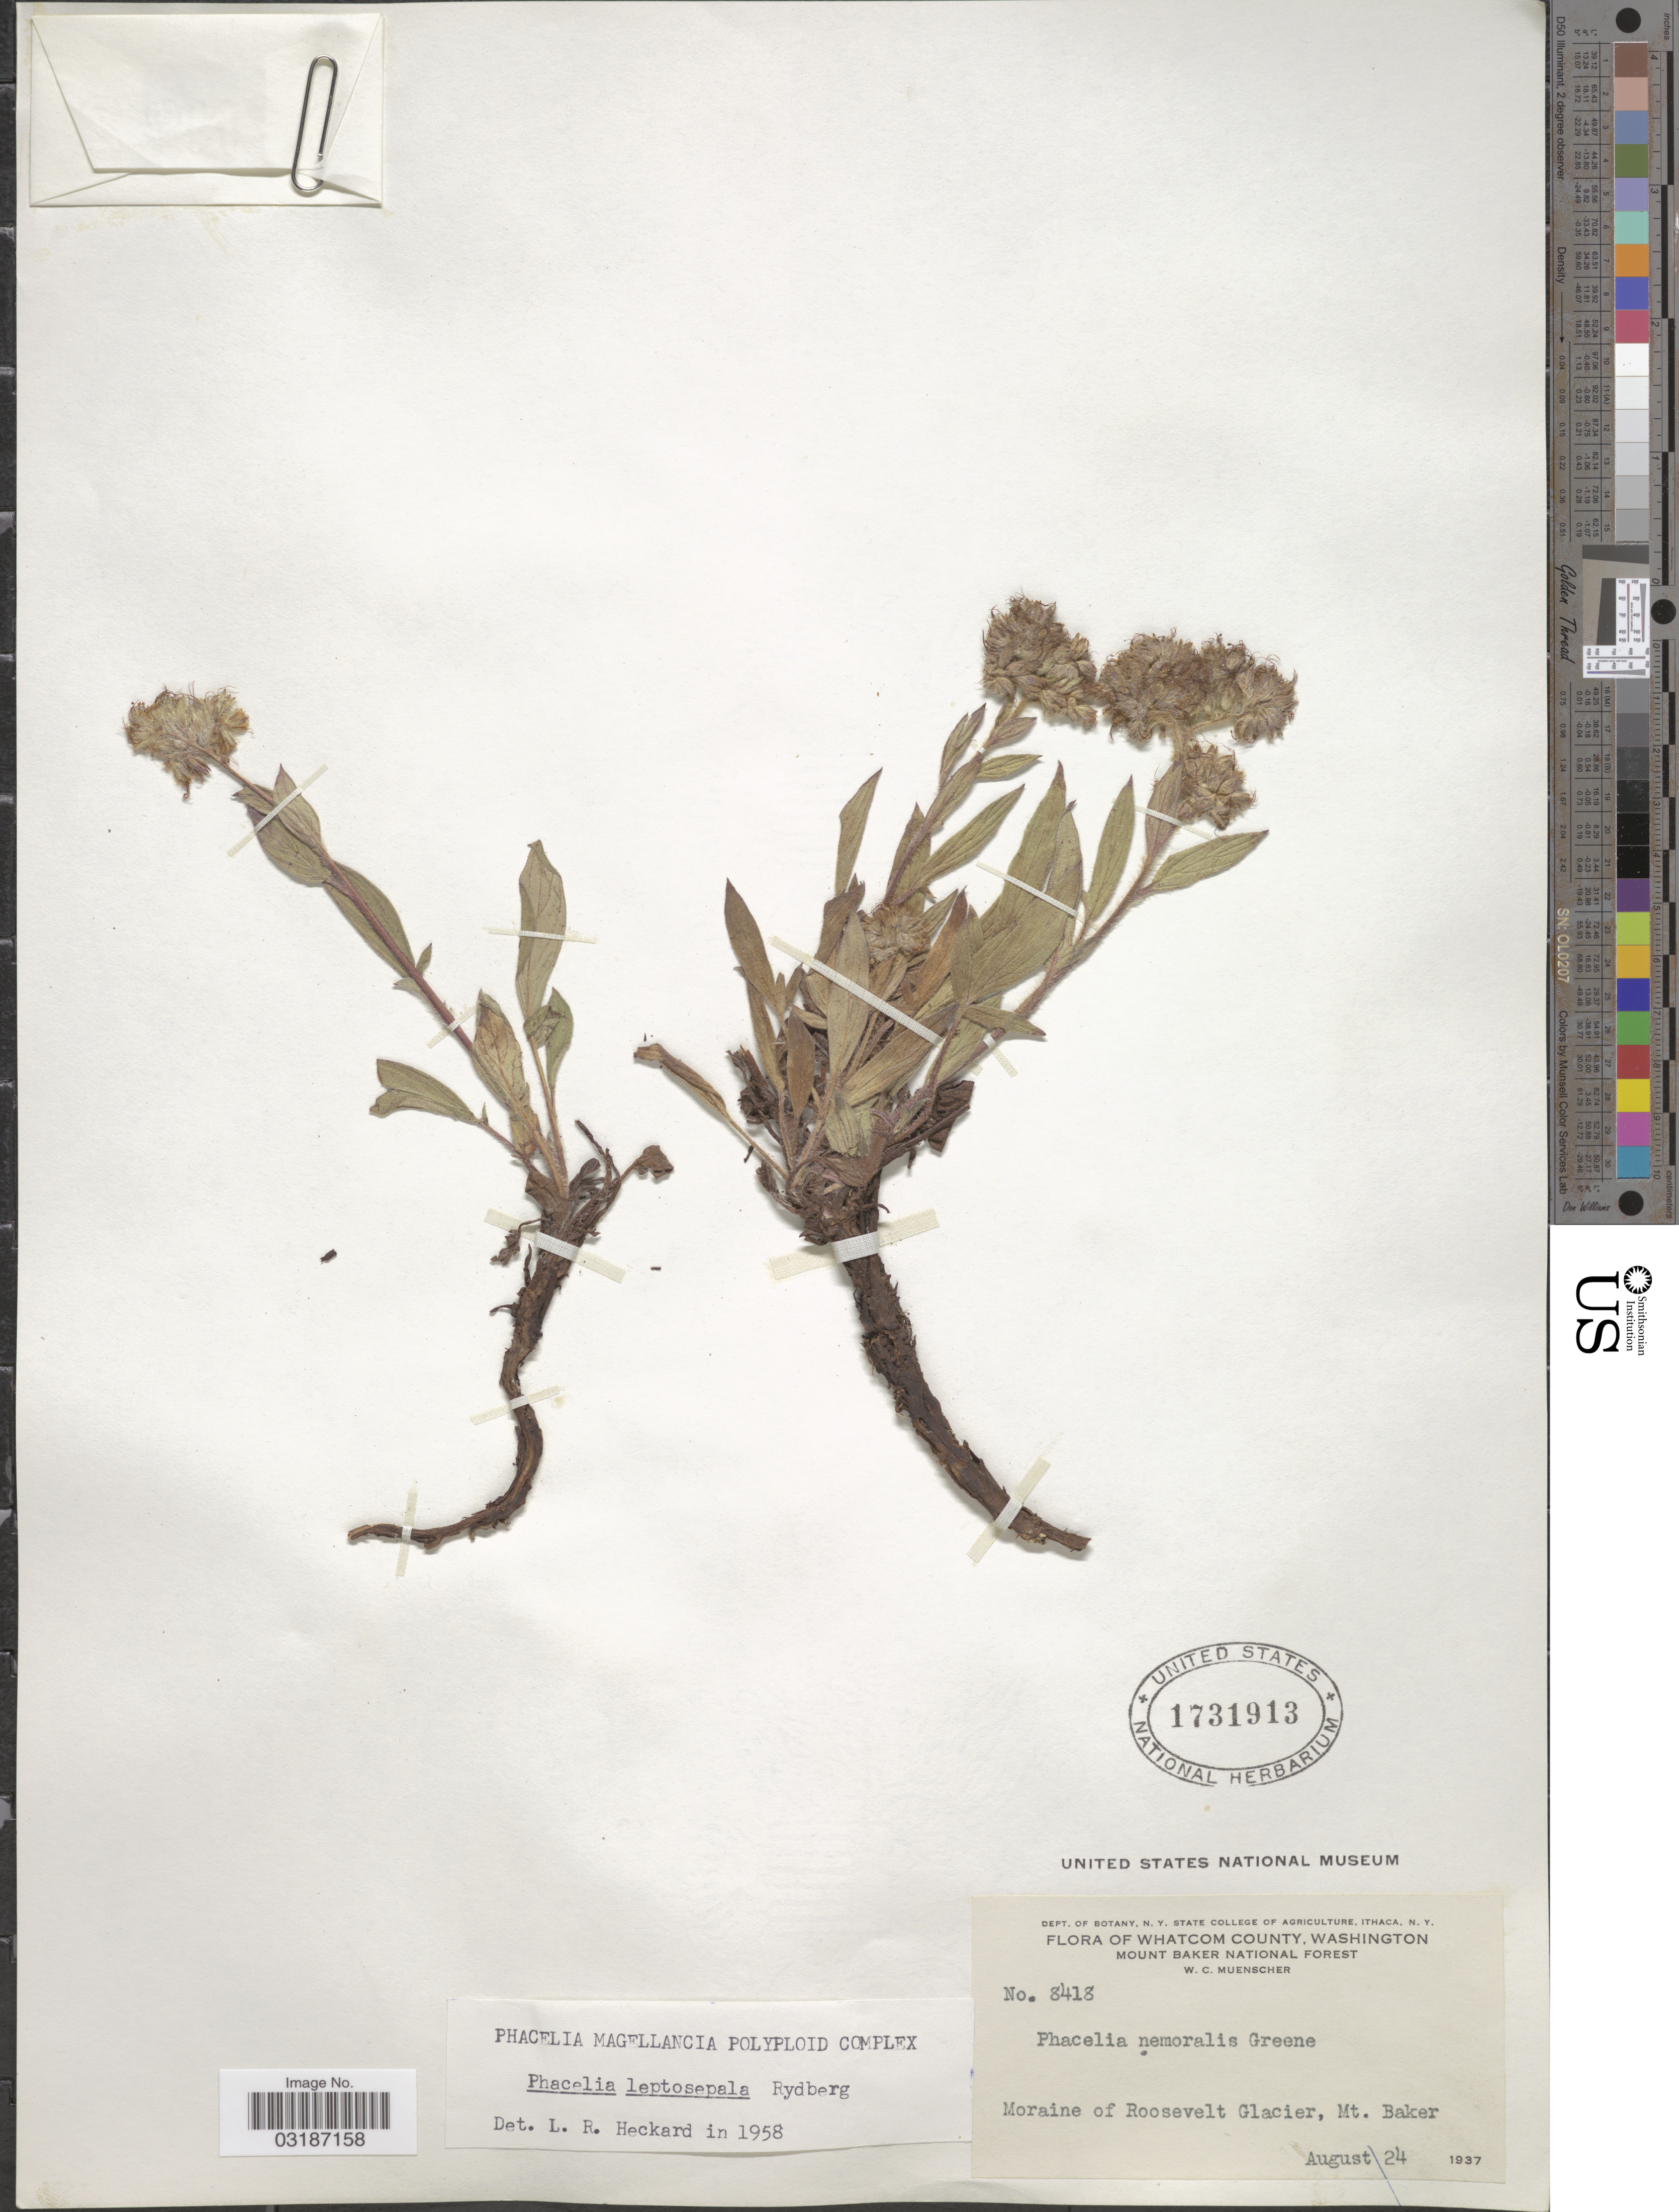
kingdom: Plantae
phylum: Tracheophyta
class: Magnoliopsida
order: Boraginales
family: Hydrophyllaceae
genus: Phacelia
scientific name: Phacelia leptosepala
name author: Rydb.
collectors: W. Muenscher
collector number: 8418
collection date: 1937-08-24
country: United States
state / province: Washington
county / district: Whatcom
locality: Whatcom County, Mount Baker National Forest. Moraine at Roosevelt Glacier, Mt. Baker.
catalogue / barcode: US 1731913